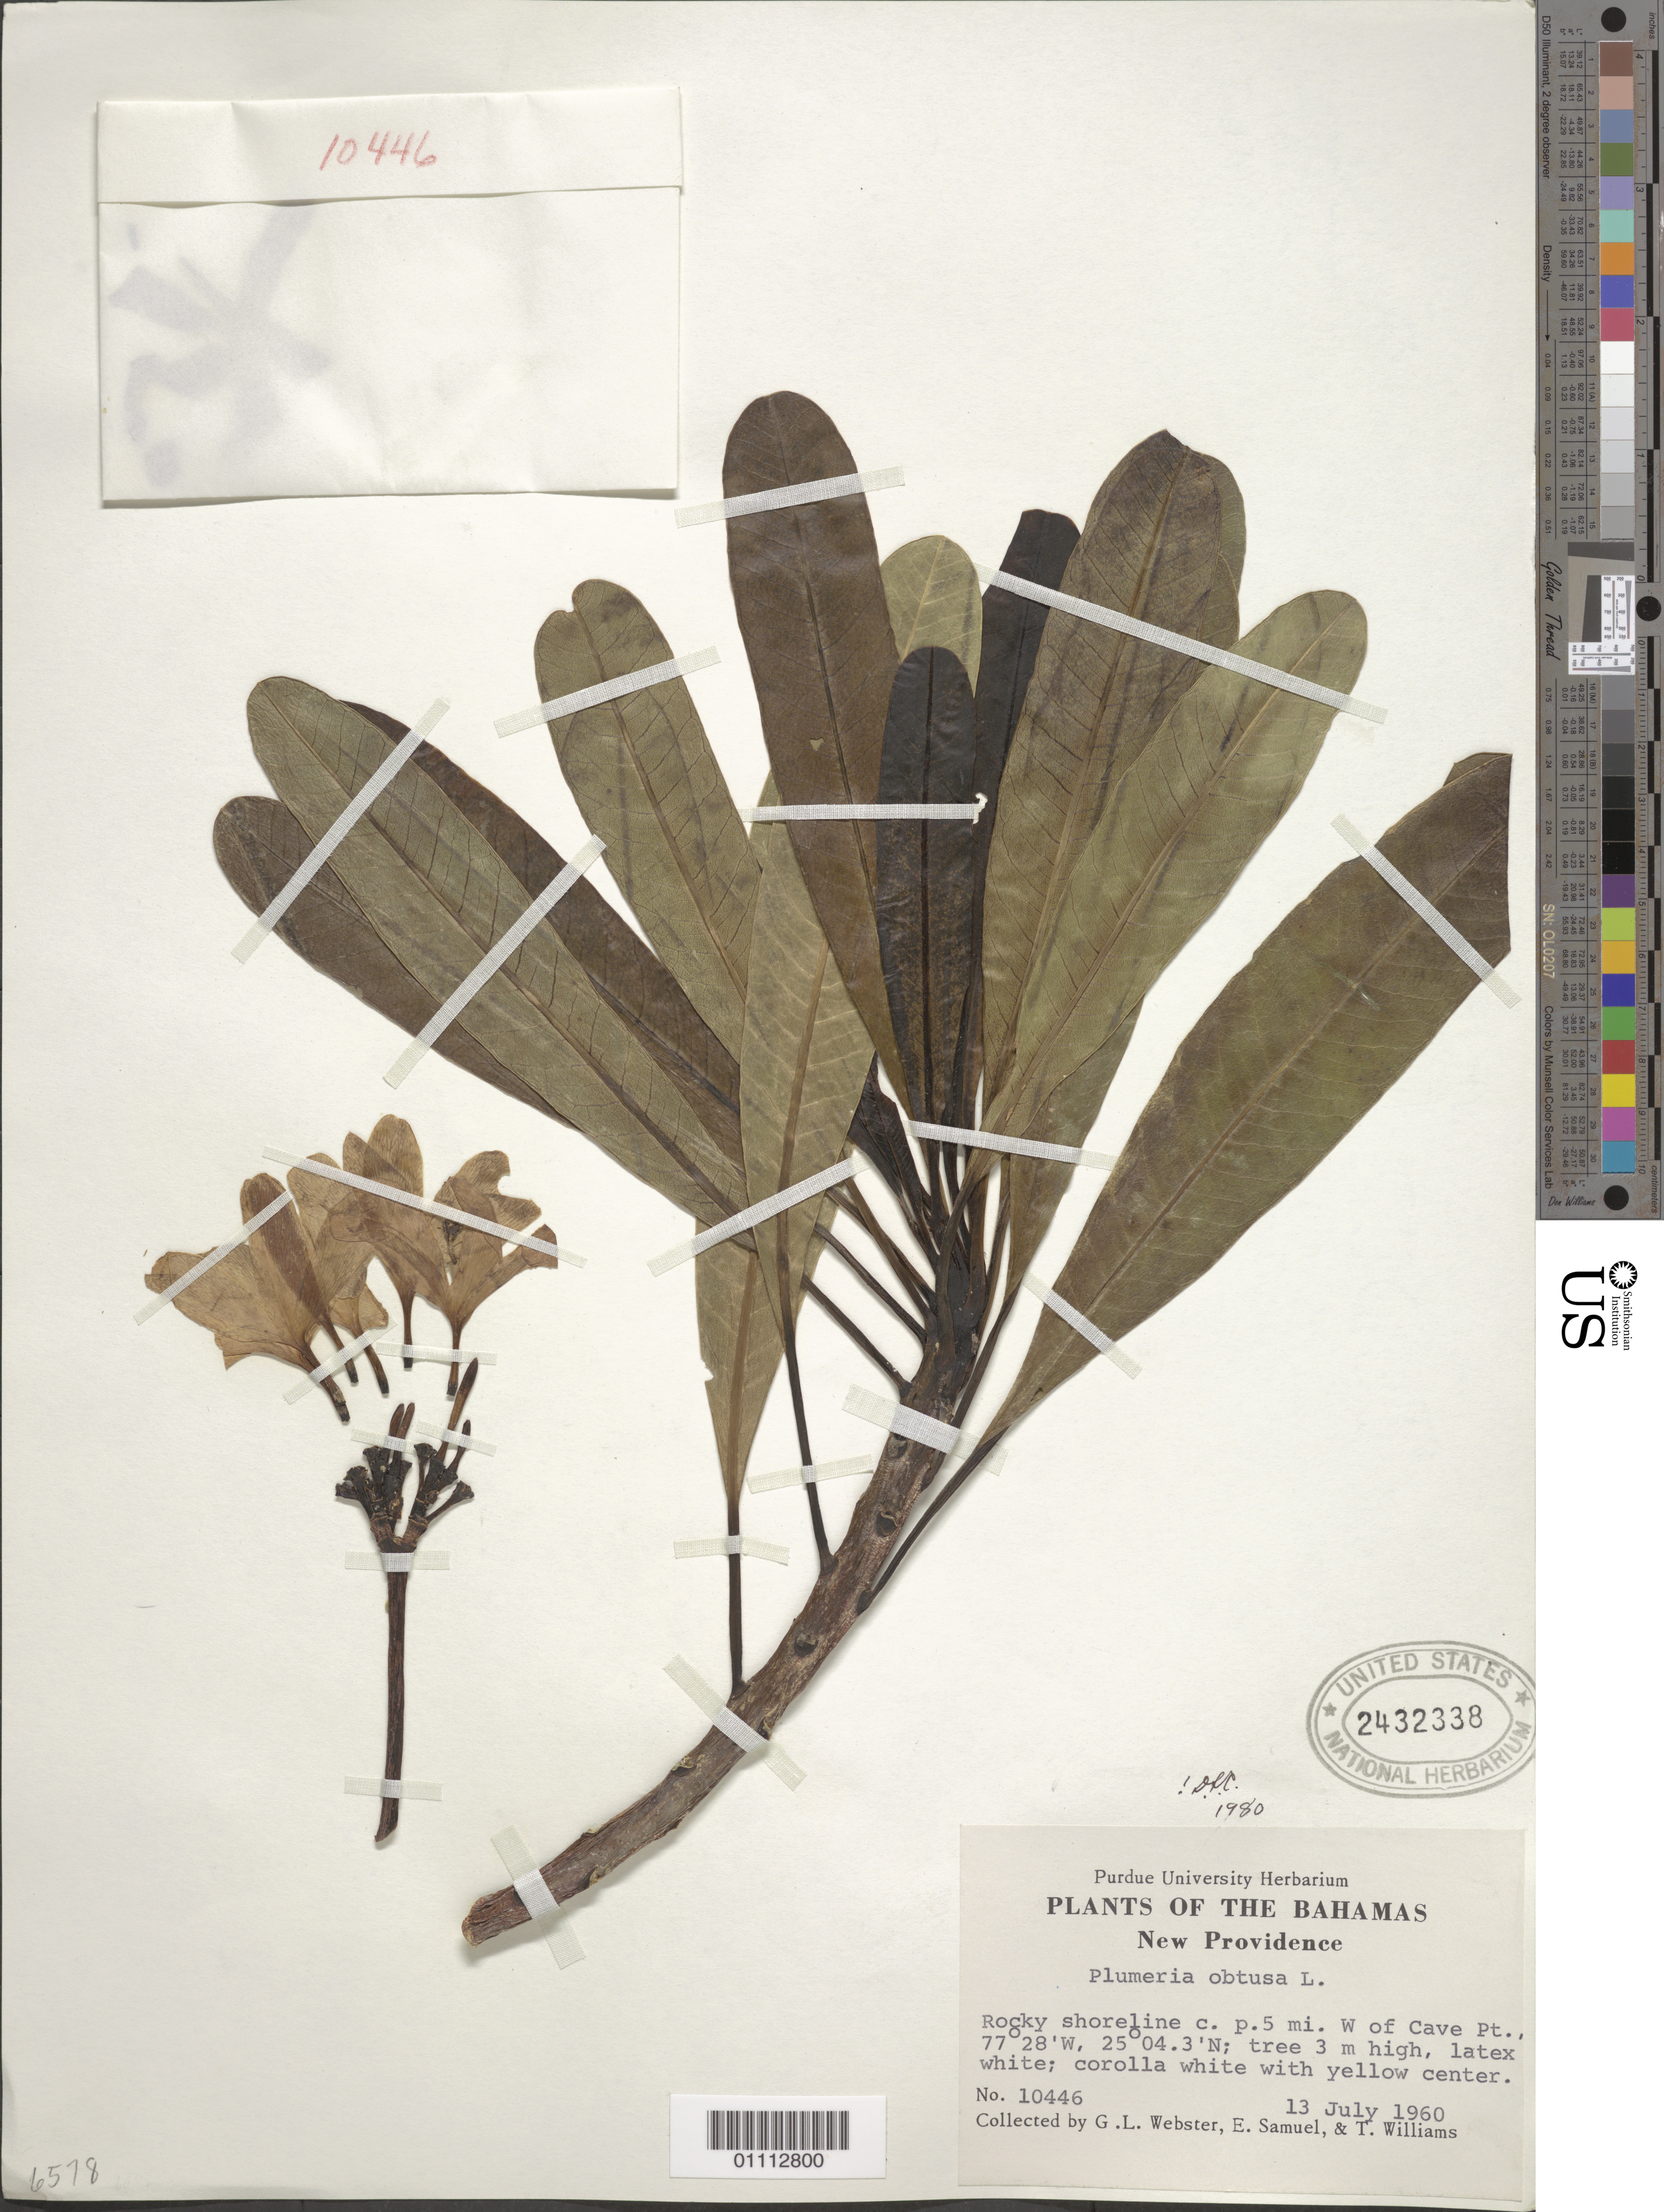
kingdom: Plantae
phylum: Tracheophyta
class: Magnoliopsida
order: Gentianales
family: Apocynaceae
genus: Plumeria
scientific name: Plumeria obtusa var. typica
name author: Woodson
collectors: G. L. Webster, E. Samuel & T. Williams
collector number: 10446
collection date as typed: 13 Jul 1960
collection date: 1960-07-13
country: Bahamas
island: New Providence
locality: Rocky shoreline c. p.5 mi. W of Cave Pt.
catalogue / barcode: US 2432338